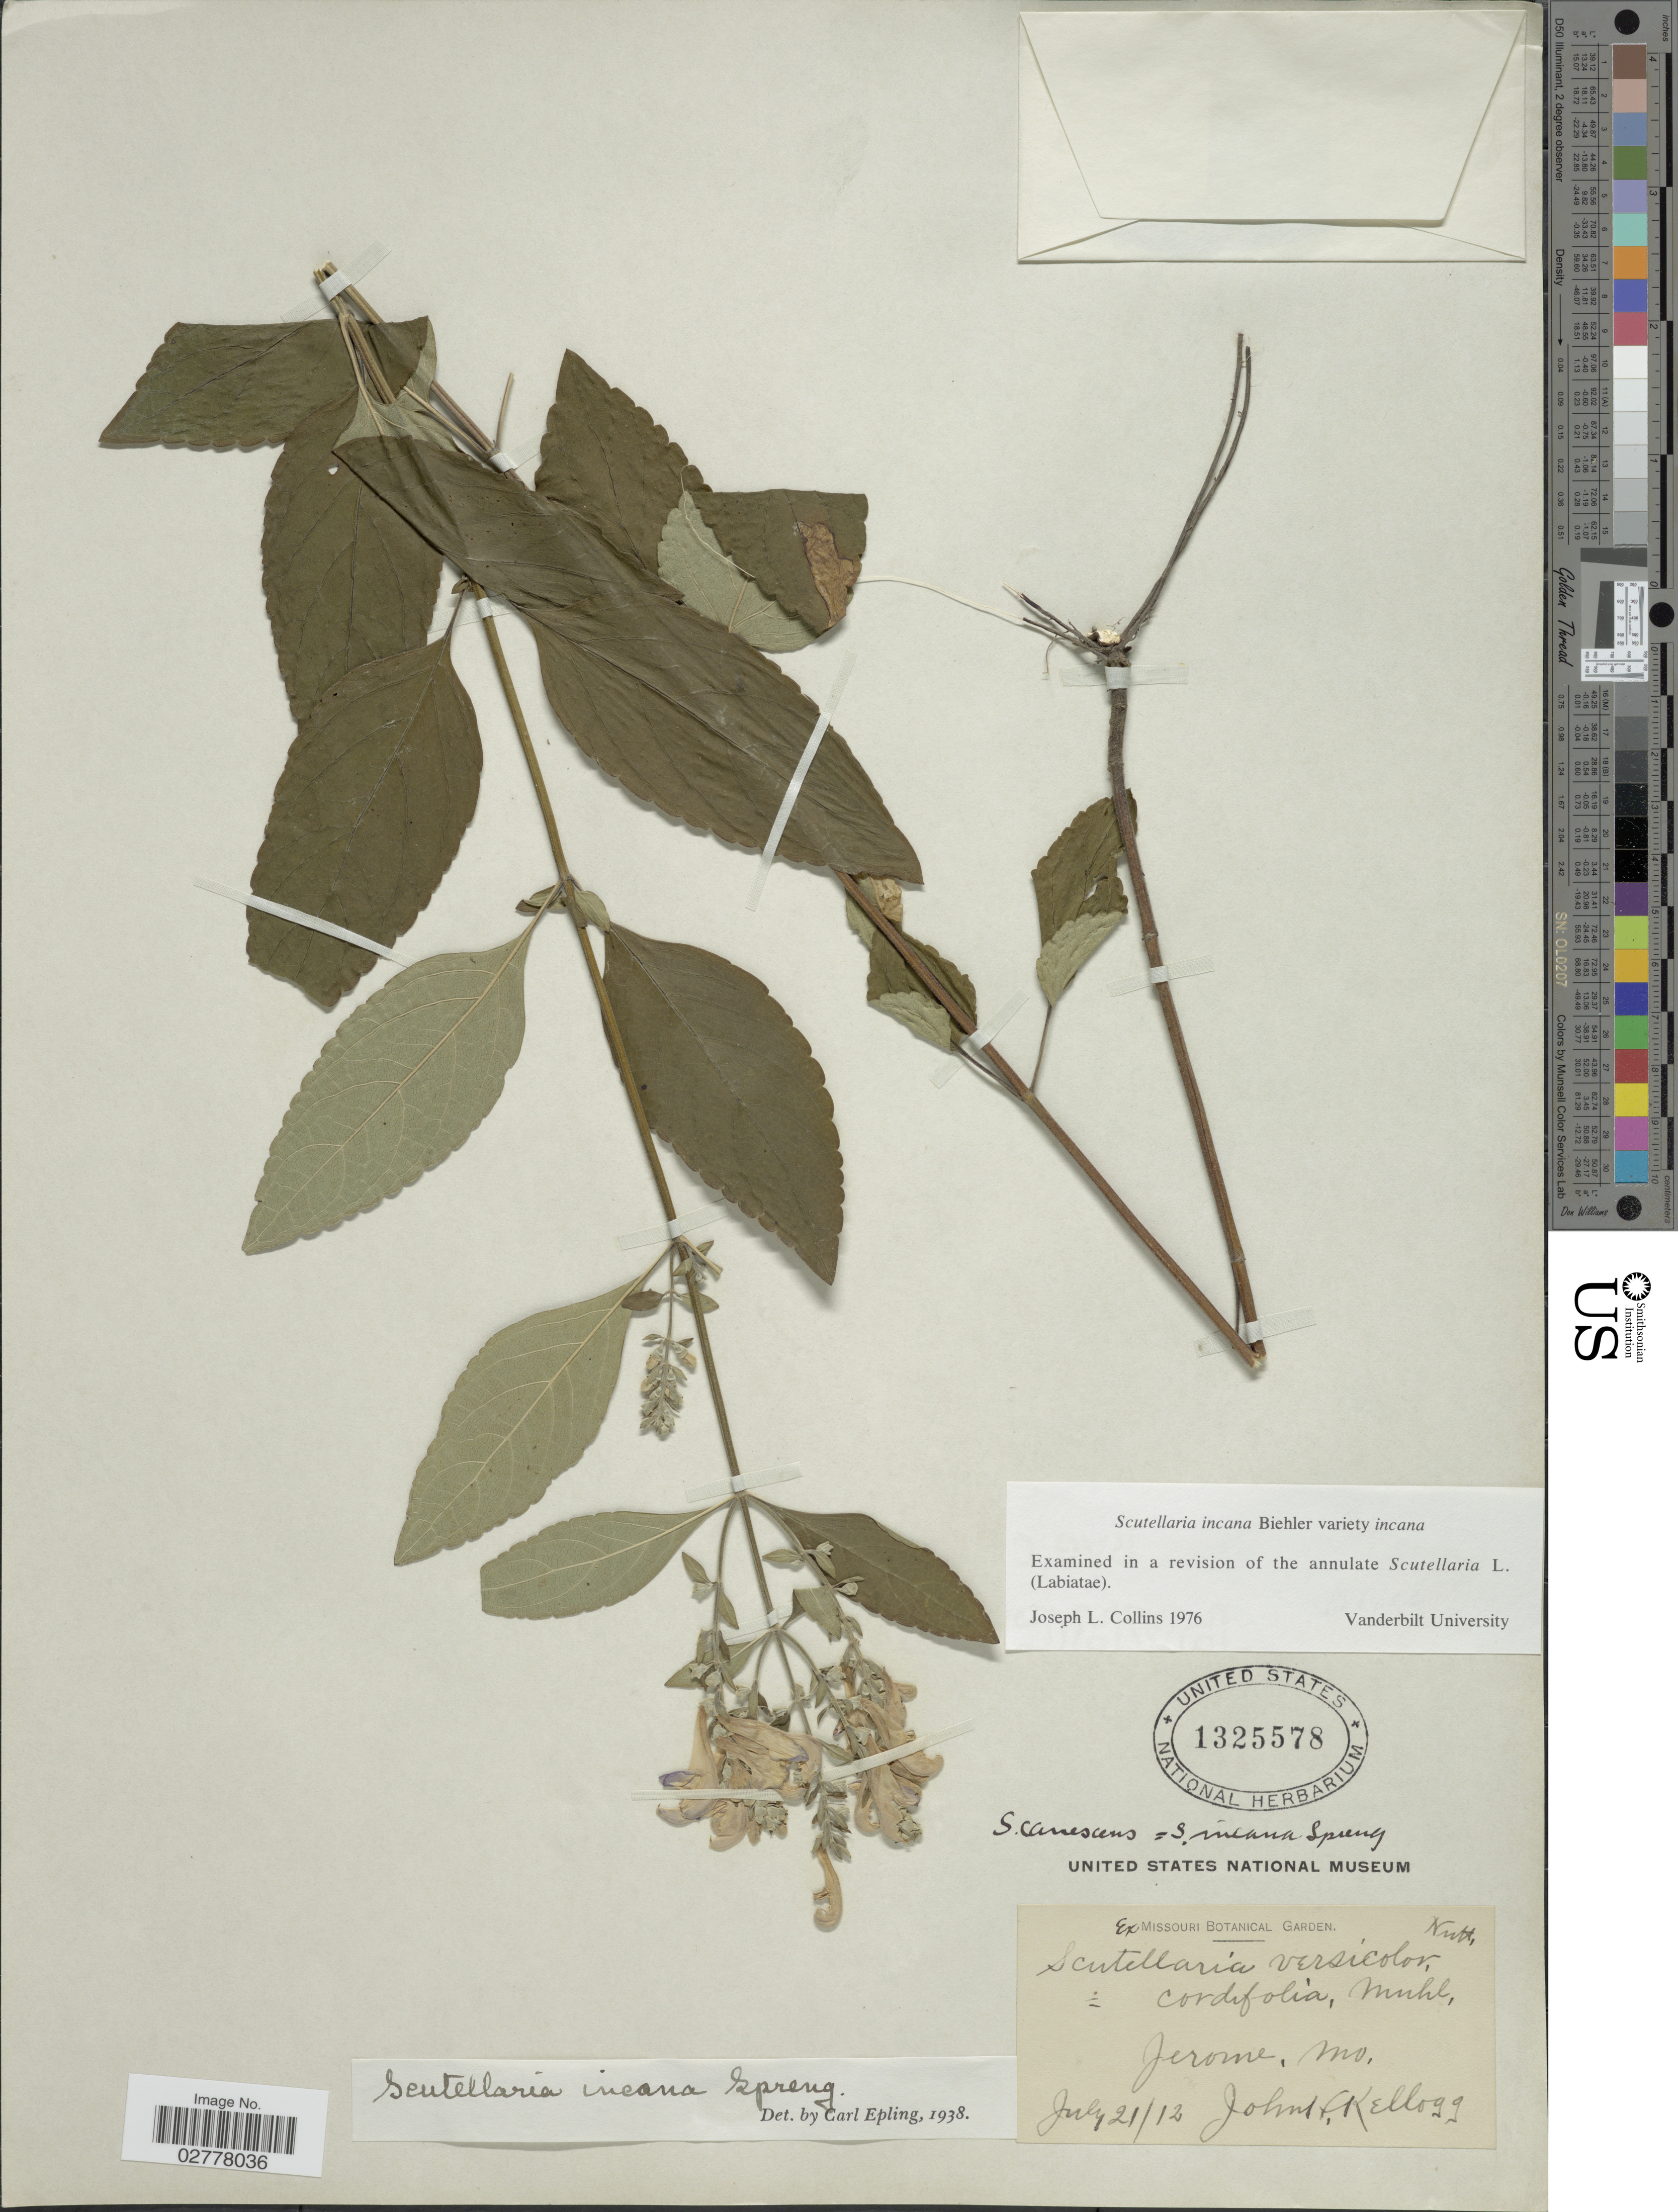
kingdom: Plantae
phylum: Tracheophyta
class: Magnoliopsida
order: Lamiales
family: Lamiaceae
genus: Scutellaria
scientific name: Scutellaria incana var. incana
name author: Biehler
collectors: J. H. Kellogg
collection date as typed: Transcribed d/m/y: 21/7/12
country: United States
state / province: Missouri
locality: Jerome.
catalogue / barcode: US 1325578